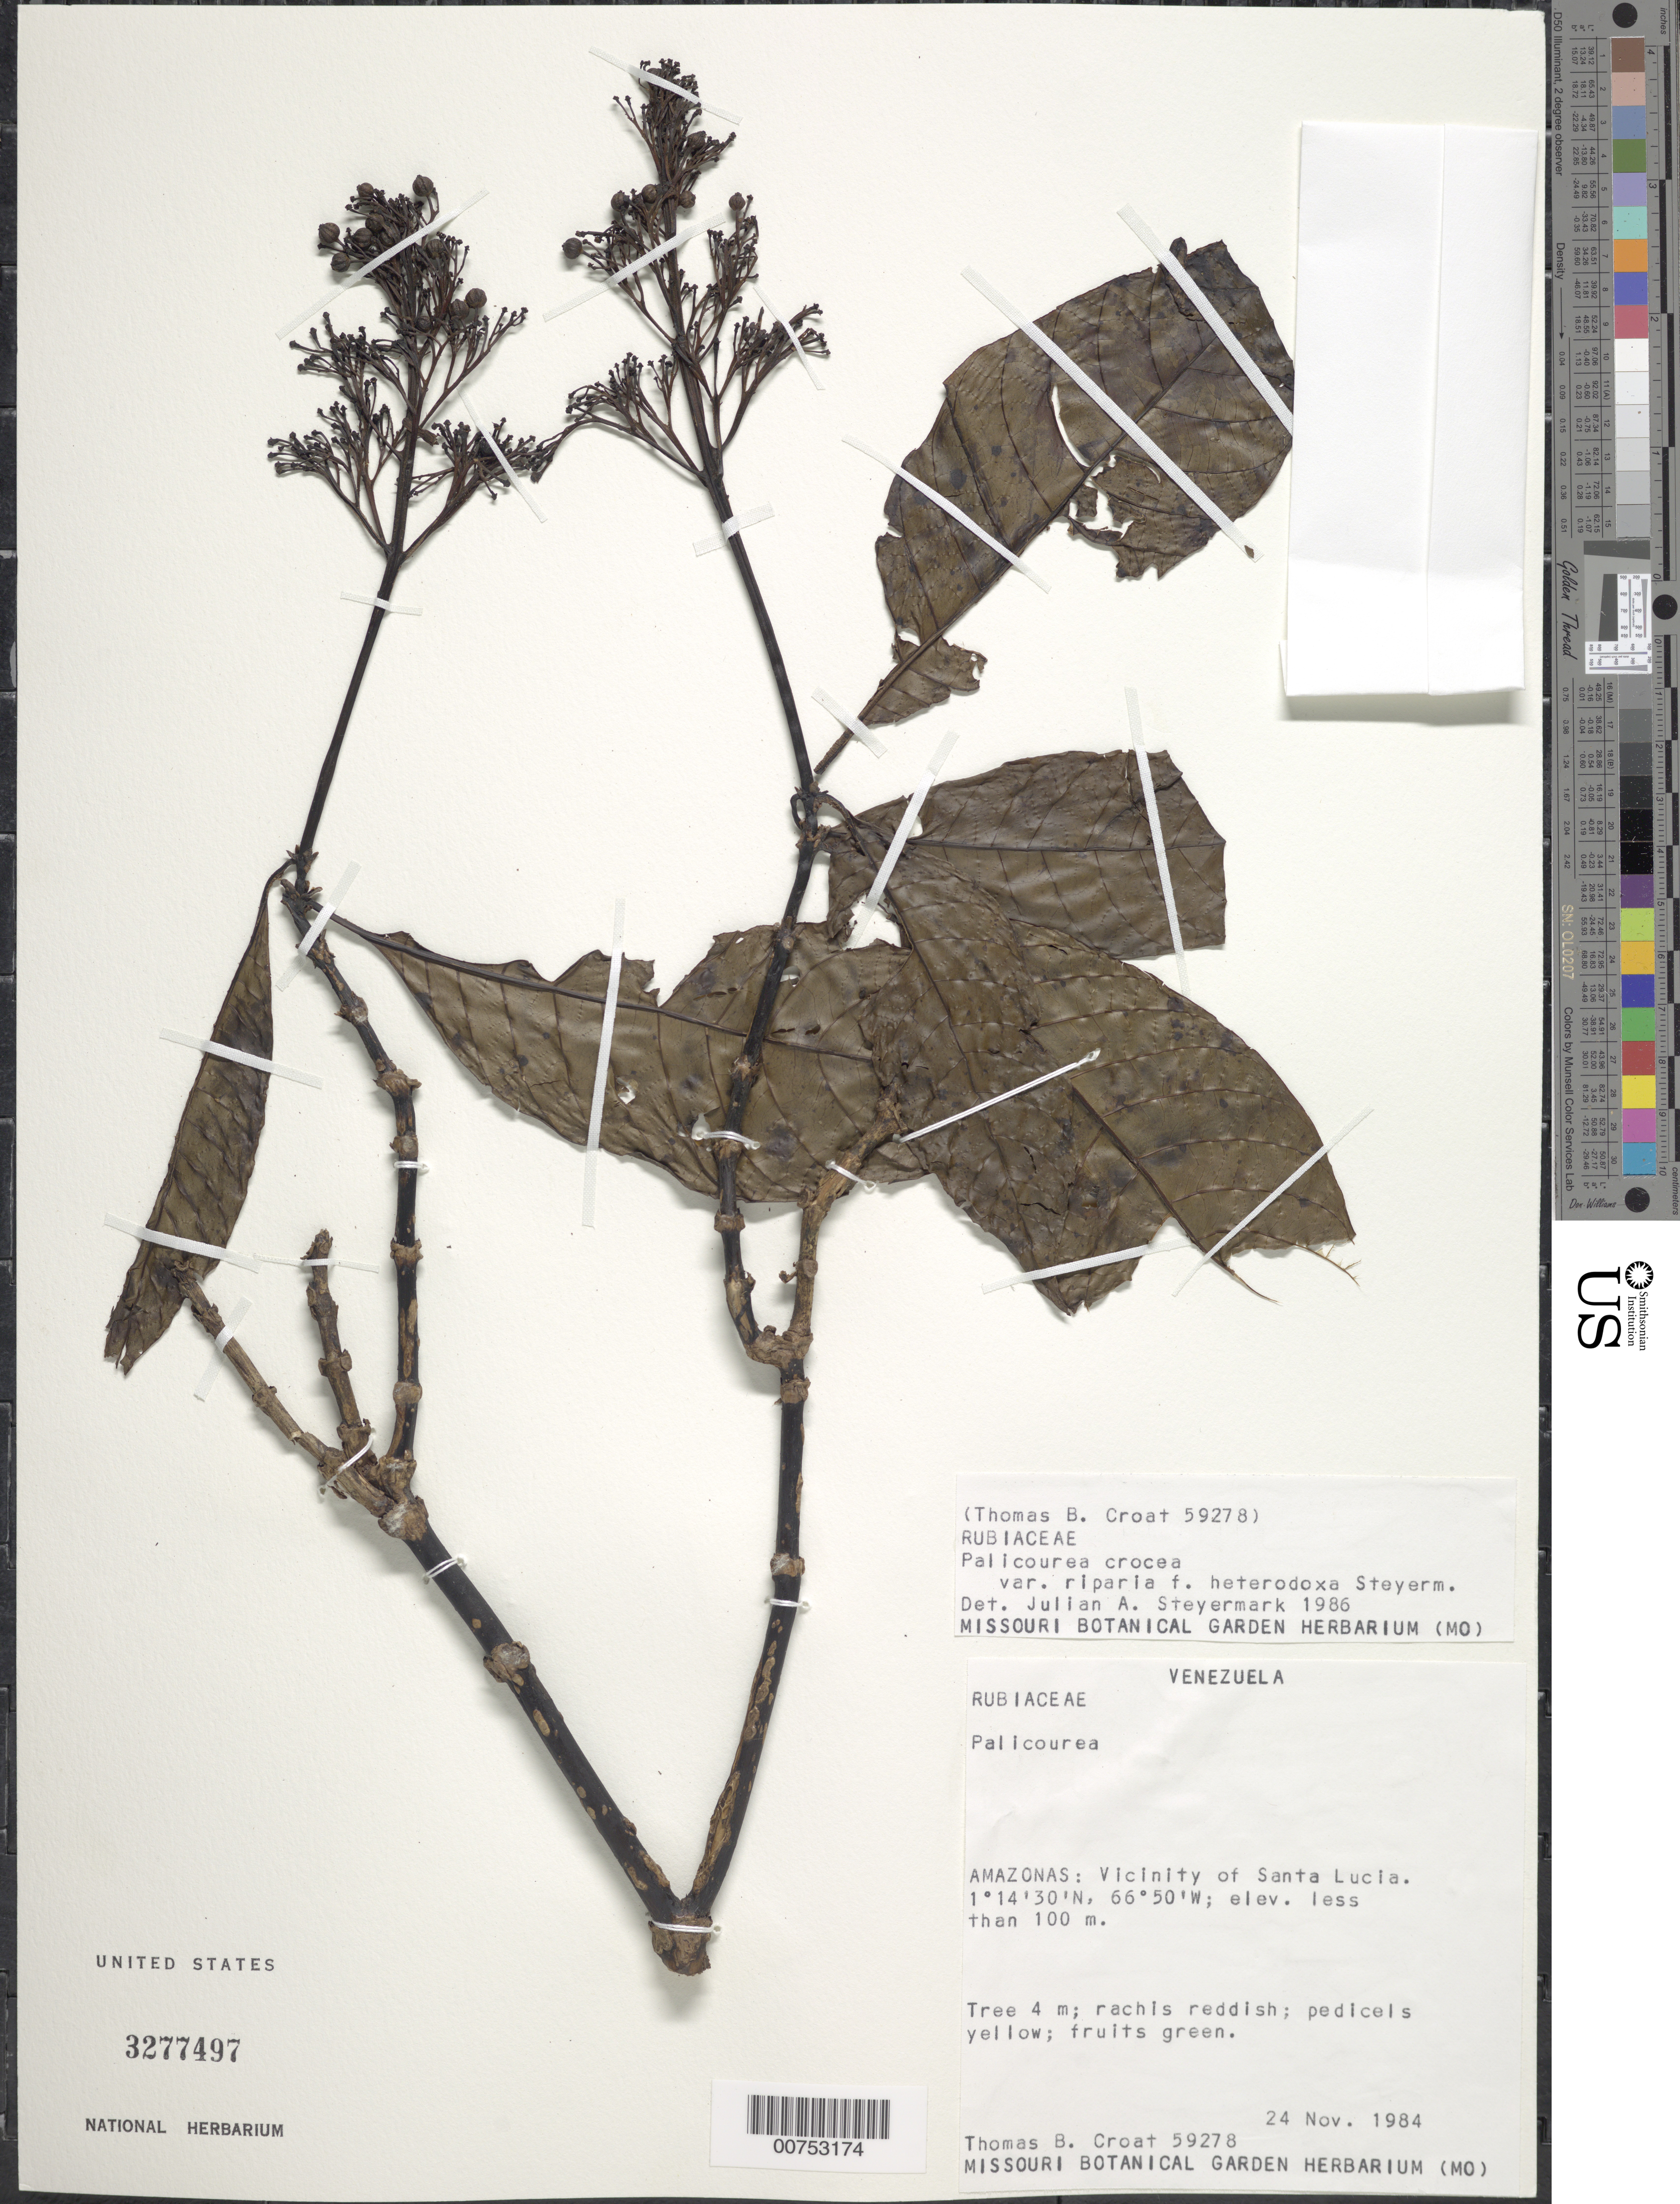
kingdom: Plantae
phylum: Tracheophyta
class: Magnoliopsida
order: Gentianales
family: Rubiaceae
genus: Palicourea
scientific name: Palicourea crocea var. riparia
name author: (Benth.) Griseb.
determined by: Steyermark, Julian A., (VEN)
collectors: T. B. Croat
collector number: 59278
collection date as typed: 24-Nov-84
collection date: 1984-11-24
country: Venezuela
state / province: Amazonas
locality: Santa Lucia, vicinity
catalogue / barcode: US 3277497